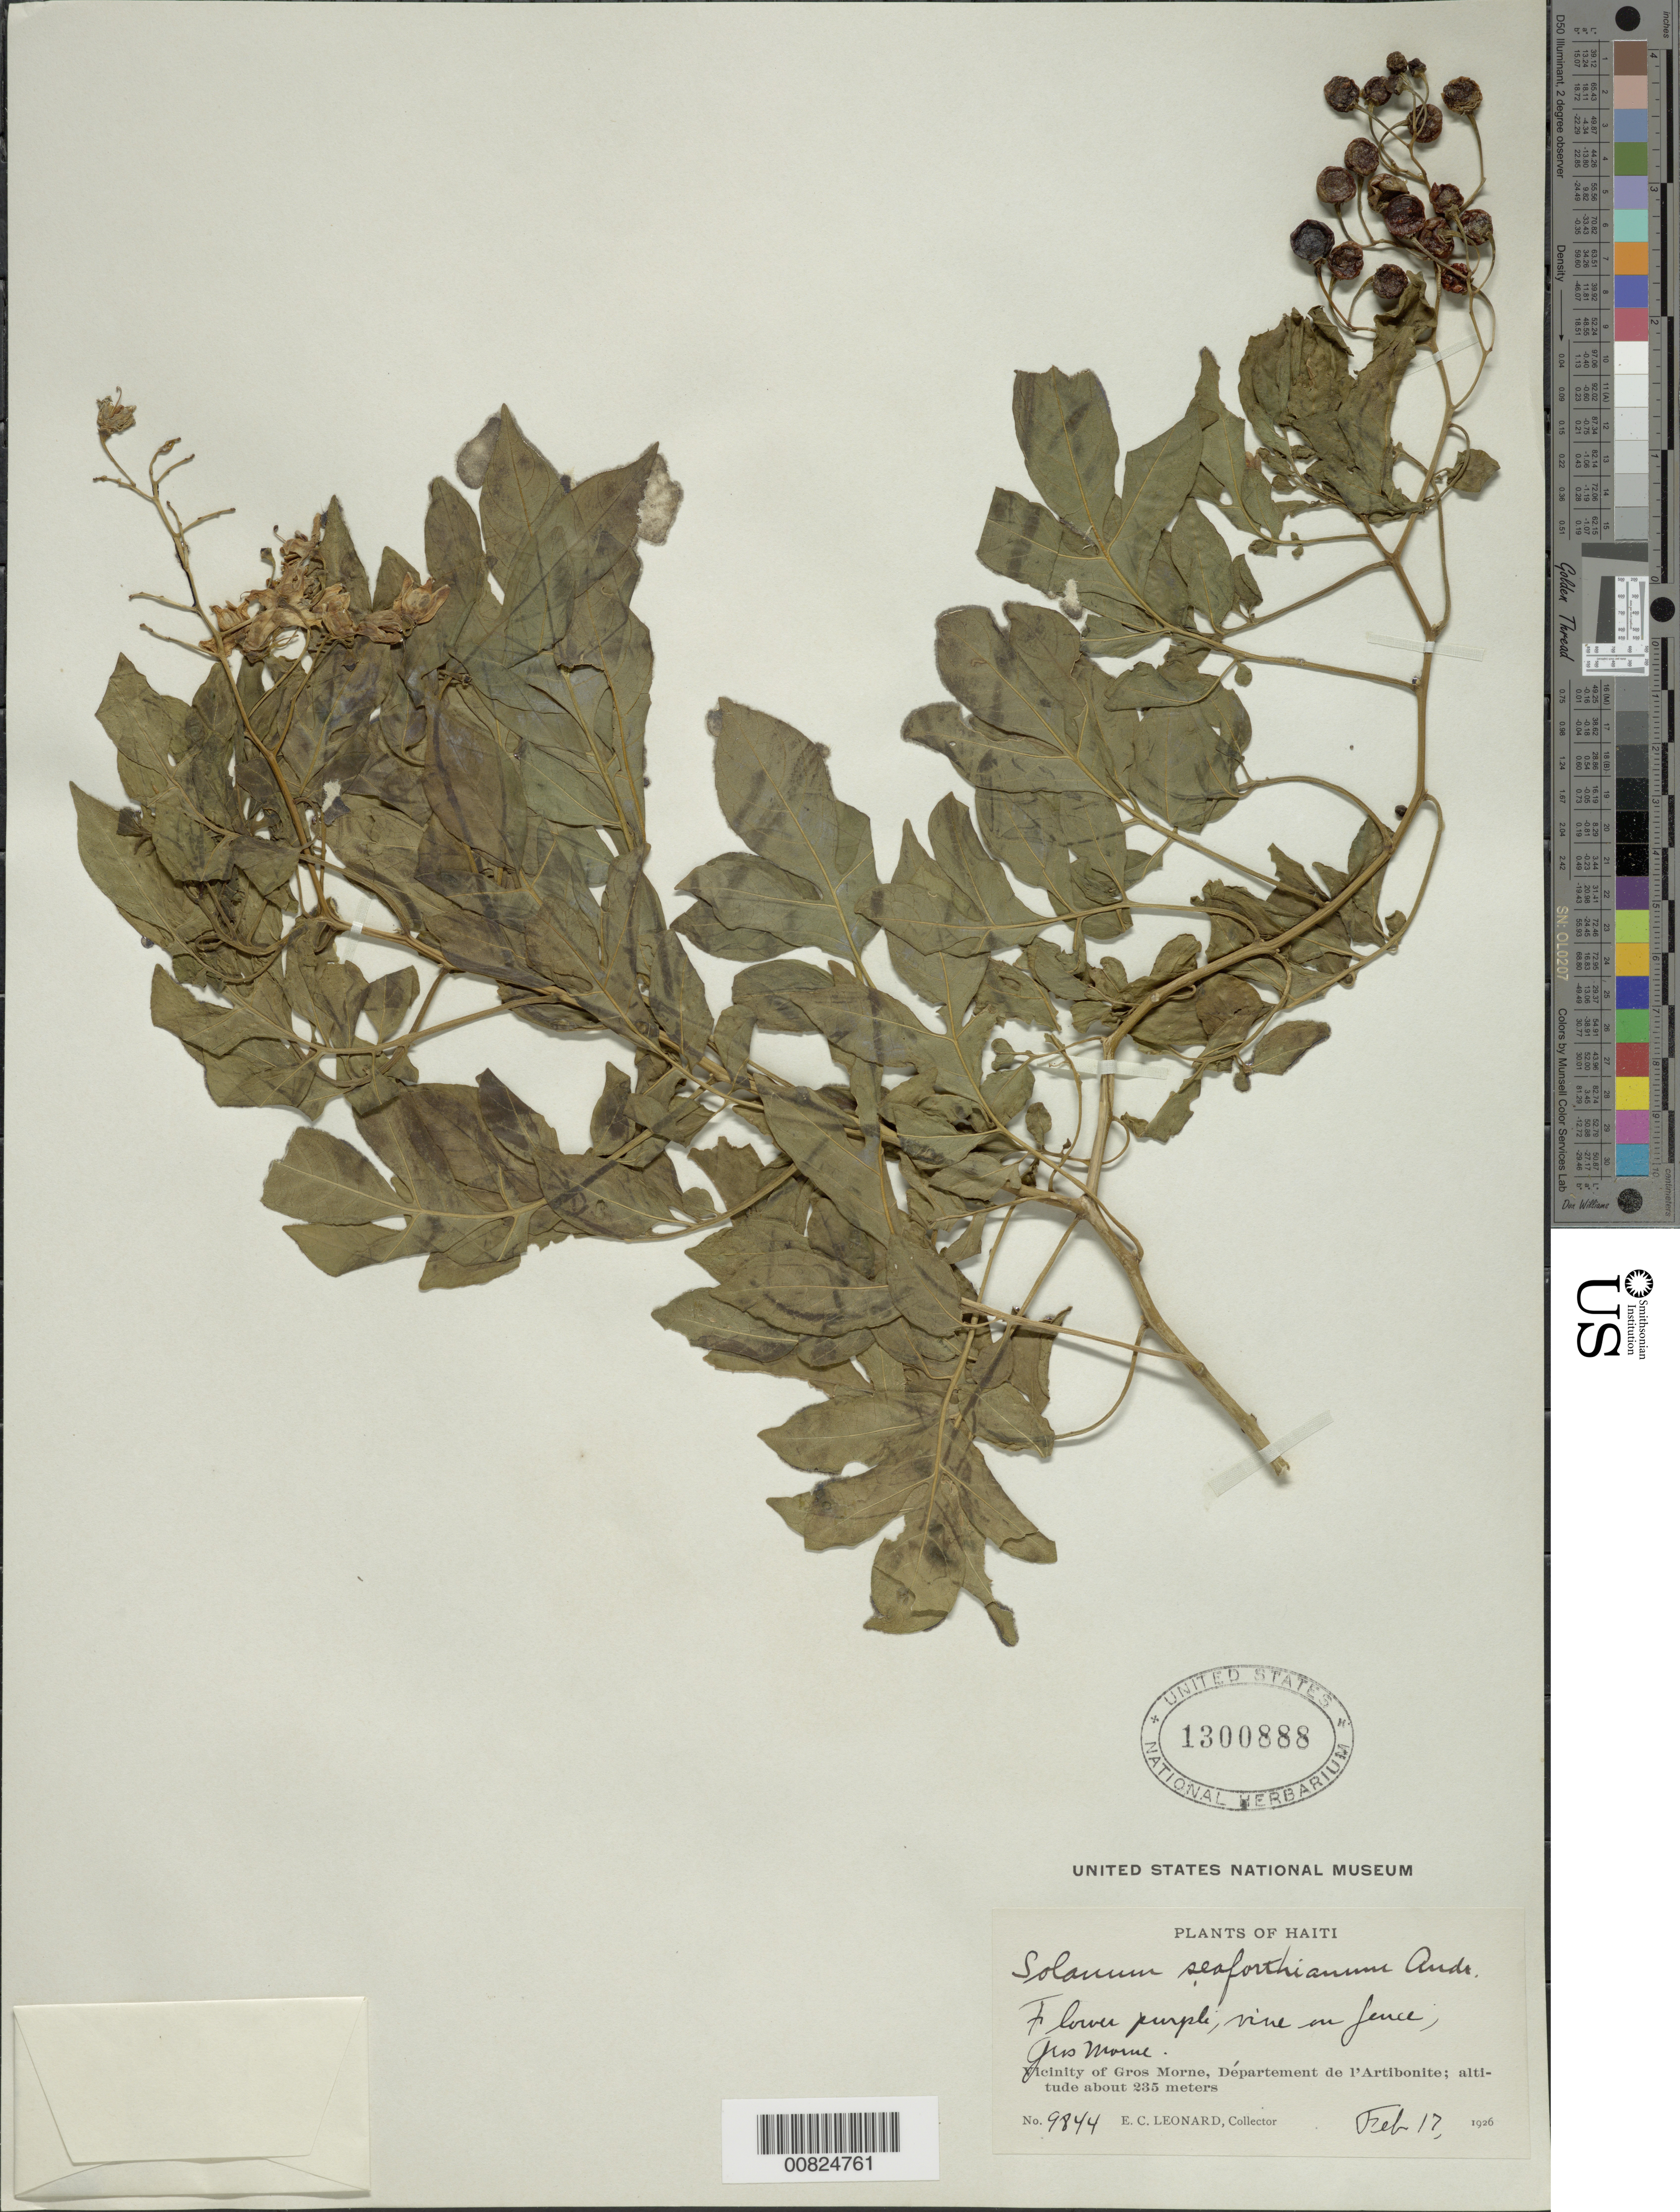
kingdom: Plantae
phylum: Tracheophyta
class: Magnoliopsida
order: Solanales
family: Solanaceae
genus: Solanum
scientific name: Solanum seaforthianum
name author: Andrews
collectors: E. C. Leonard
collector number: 9844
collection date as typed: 17 Feb 1926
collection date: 1926-02-17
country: Haiti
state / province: Artibonite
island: Hispaniola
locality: Vicinity of Gros Morne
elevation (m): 235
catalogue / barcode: US 1300888